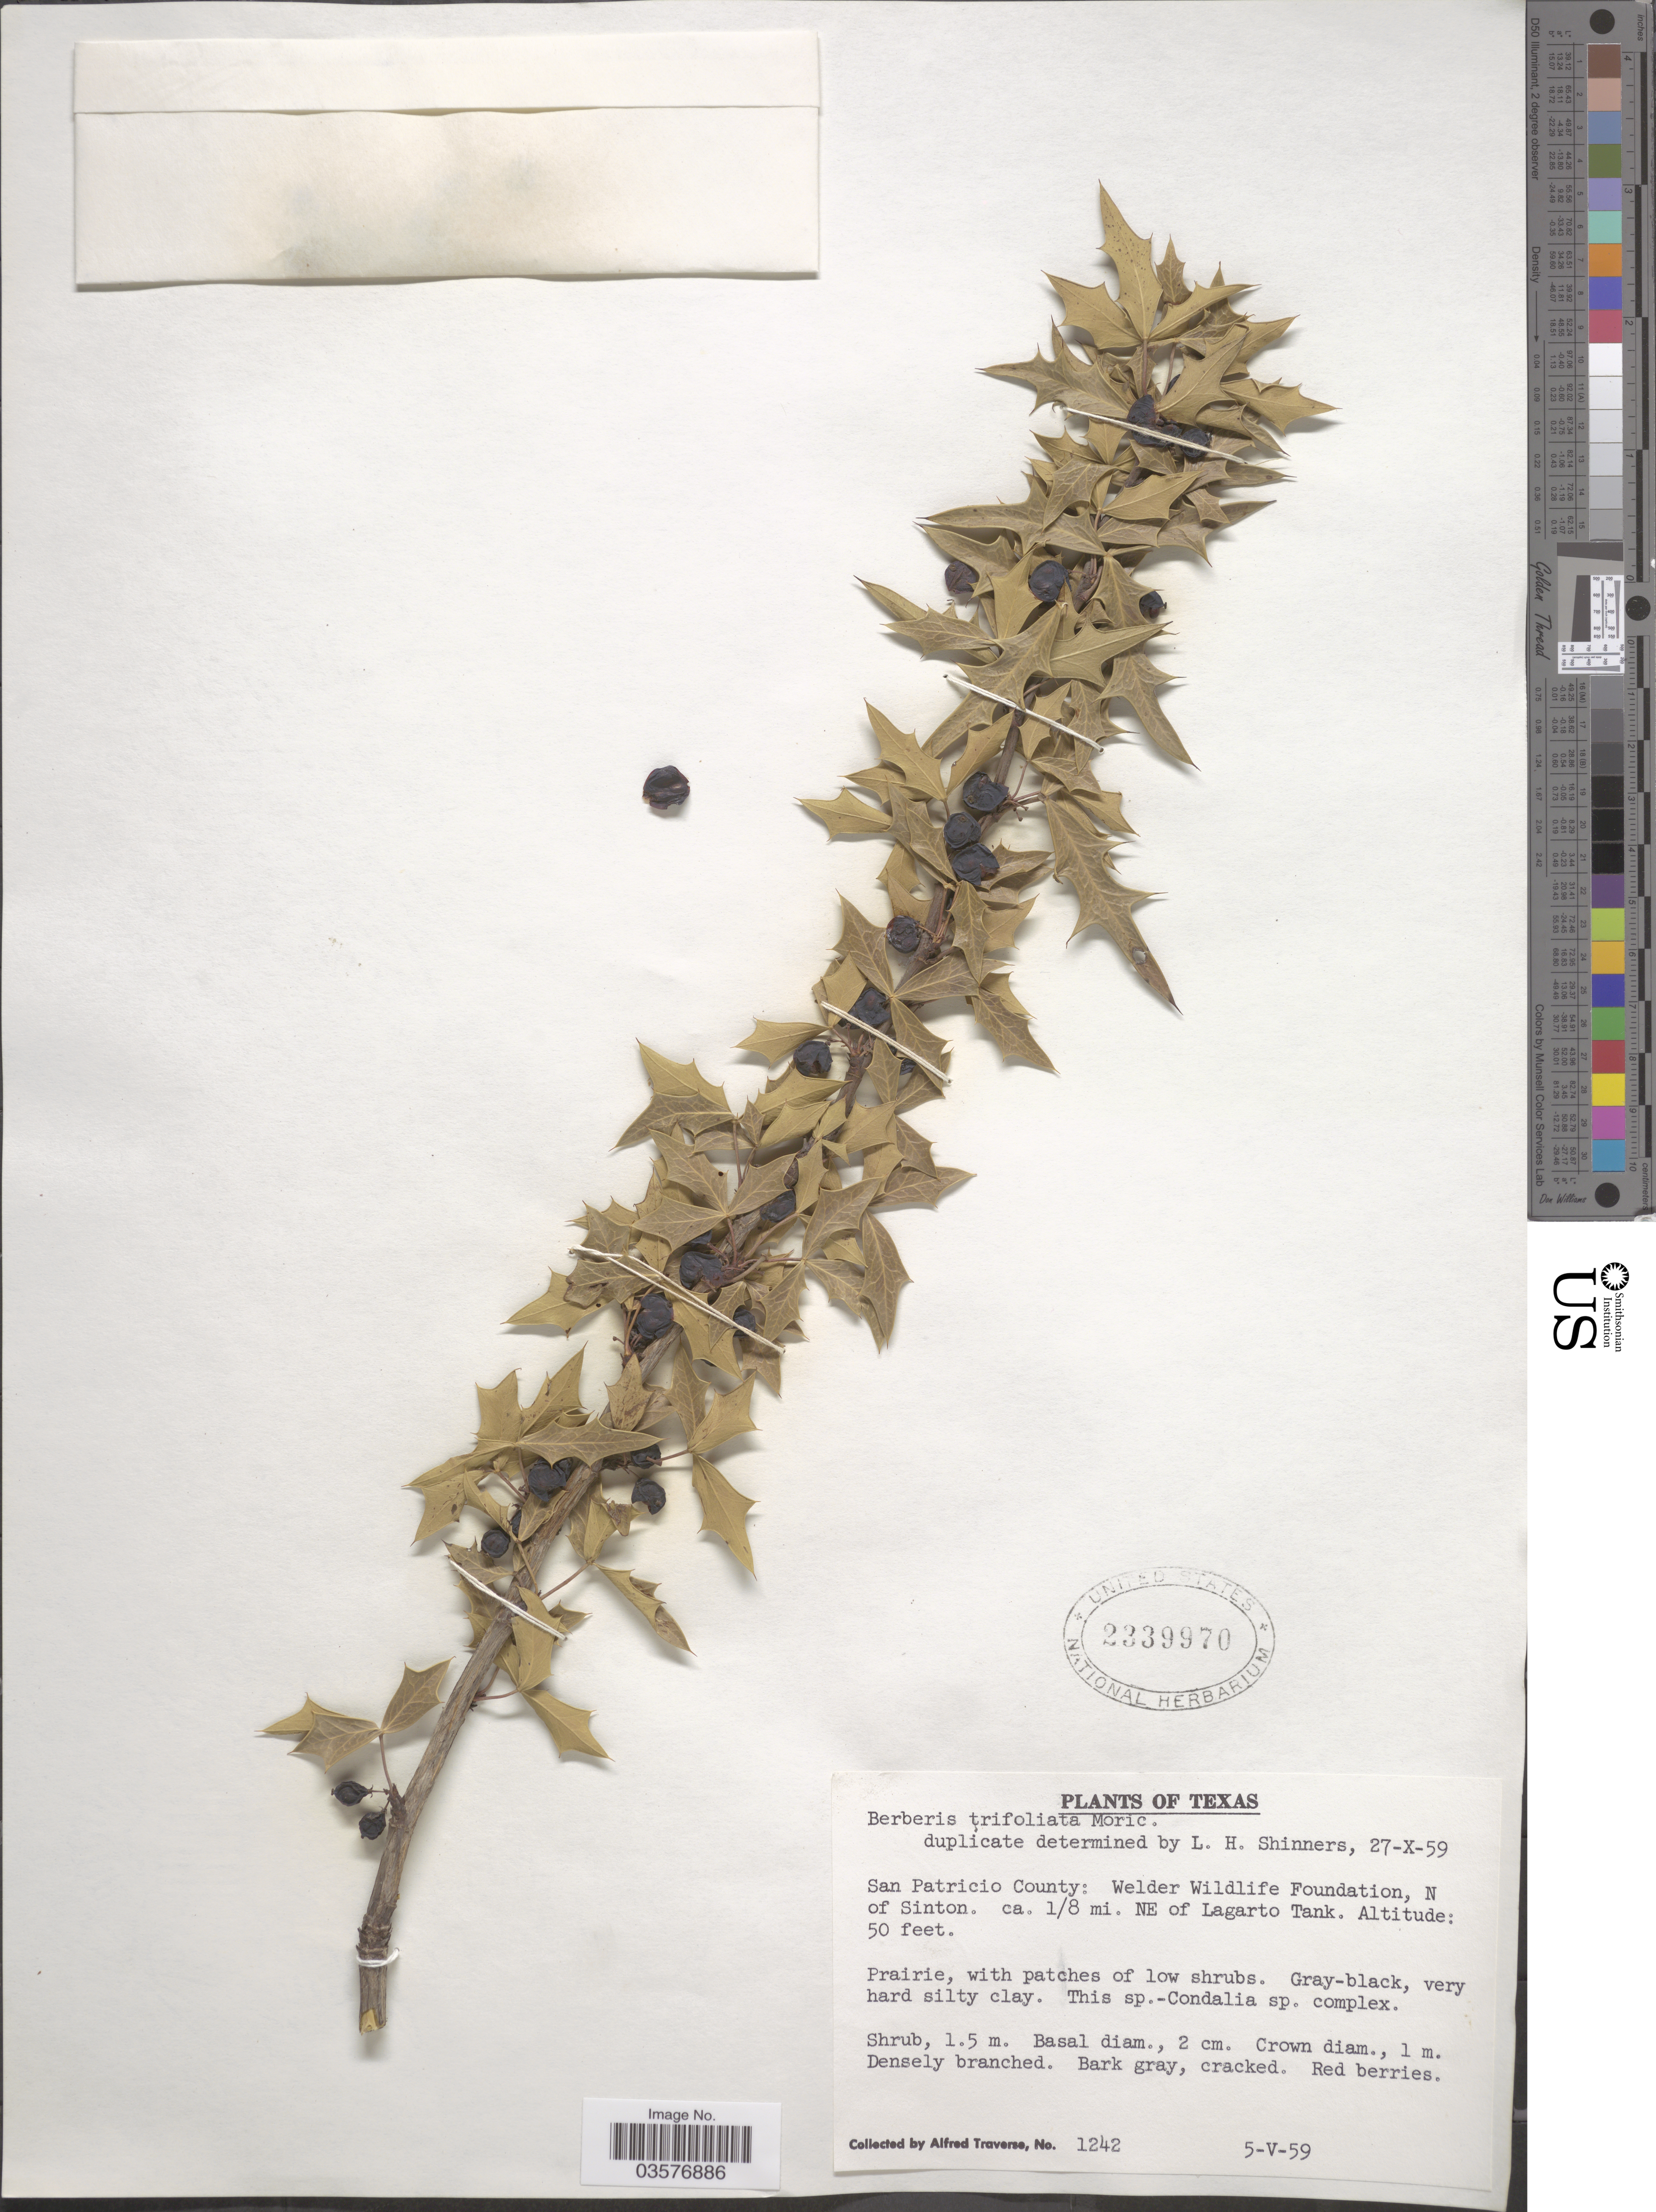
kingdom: Plantae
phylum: Tracheophyta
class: Magnoliopsida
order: Ranunculales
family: Berberidaceae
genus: Mahonia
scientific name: Mahonia trifoliolata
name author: (Monic.) Fedde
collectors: A. Traverse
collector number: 1242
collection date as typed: Transcribed d/m/y: 5/5/59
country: United States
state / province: Texas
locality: San Patricio County: Welder Wildlife Foundation, N of Sinton. ca. 1/8 mi. NE of Lagarto Tank.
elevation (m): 15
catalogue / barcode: US 2339970